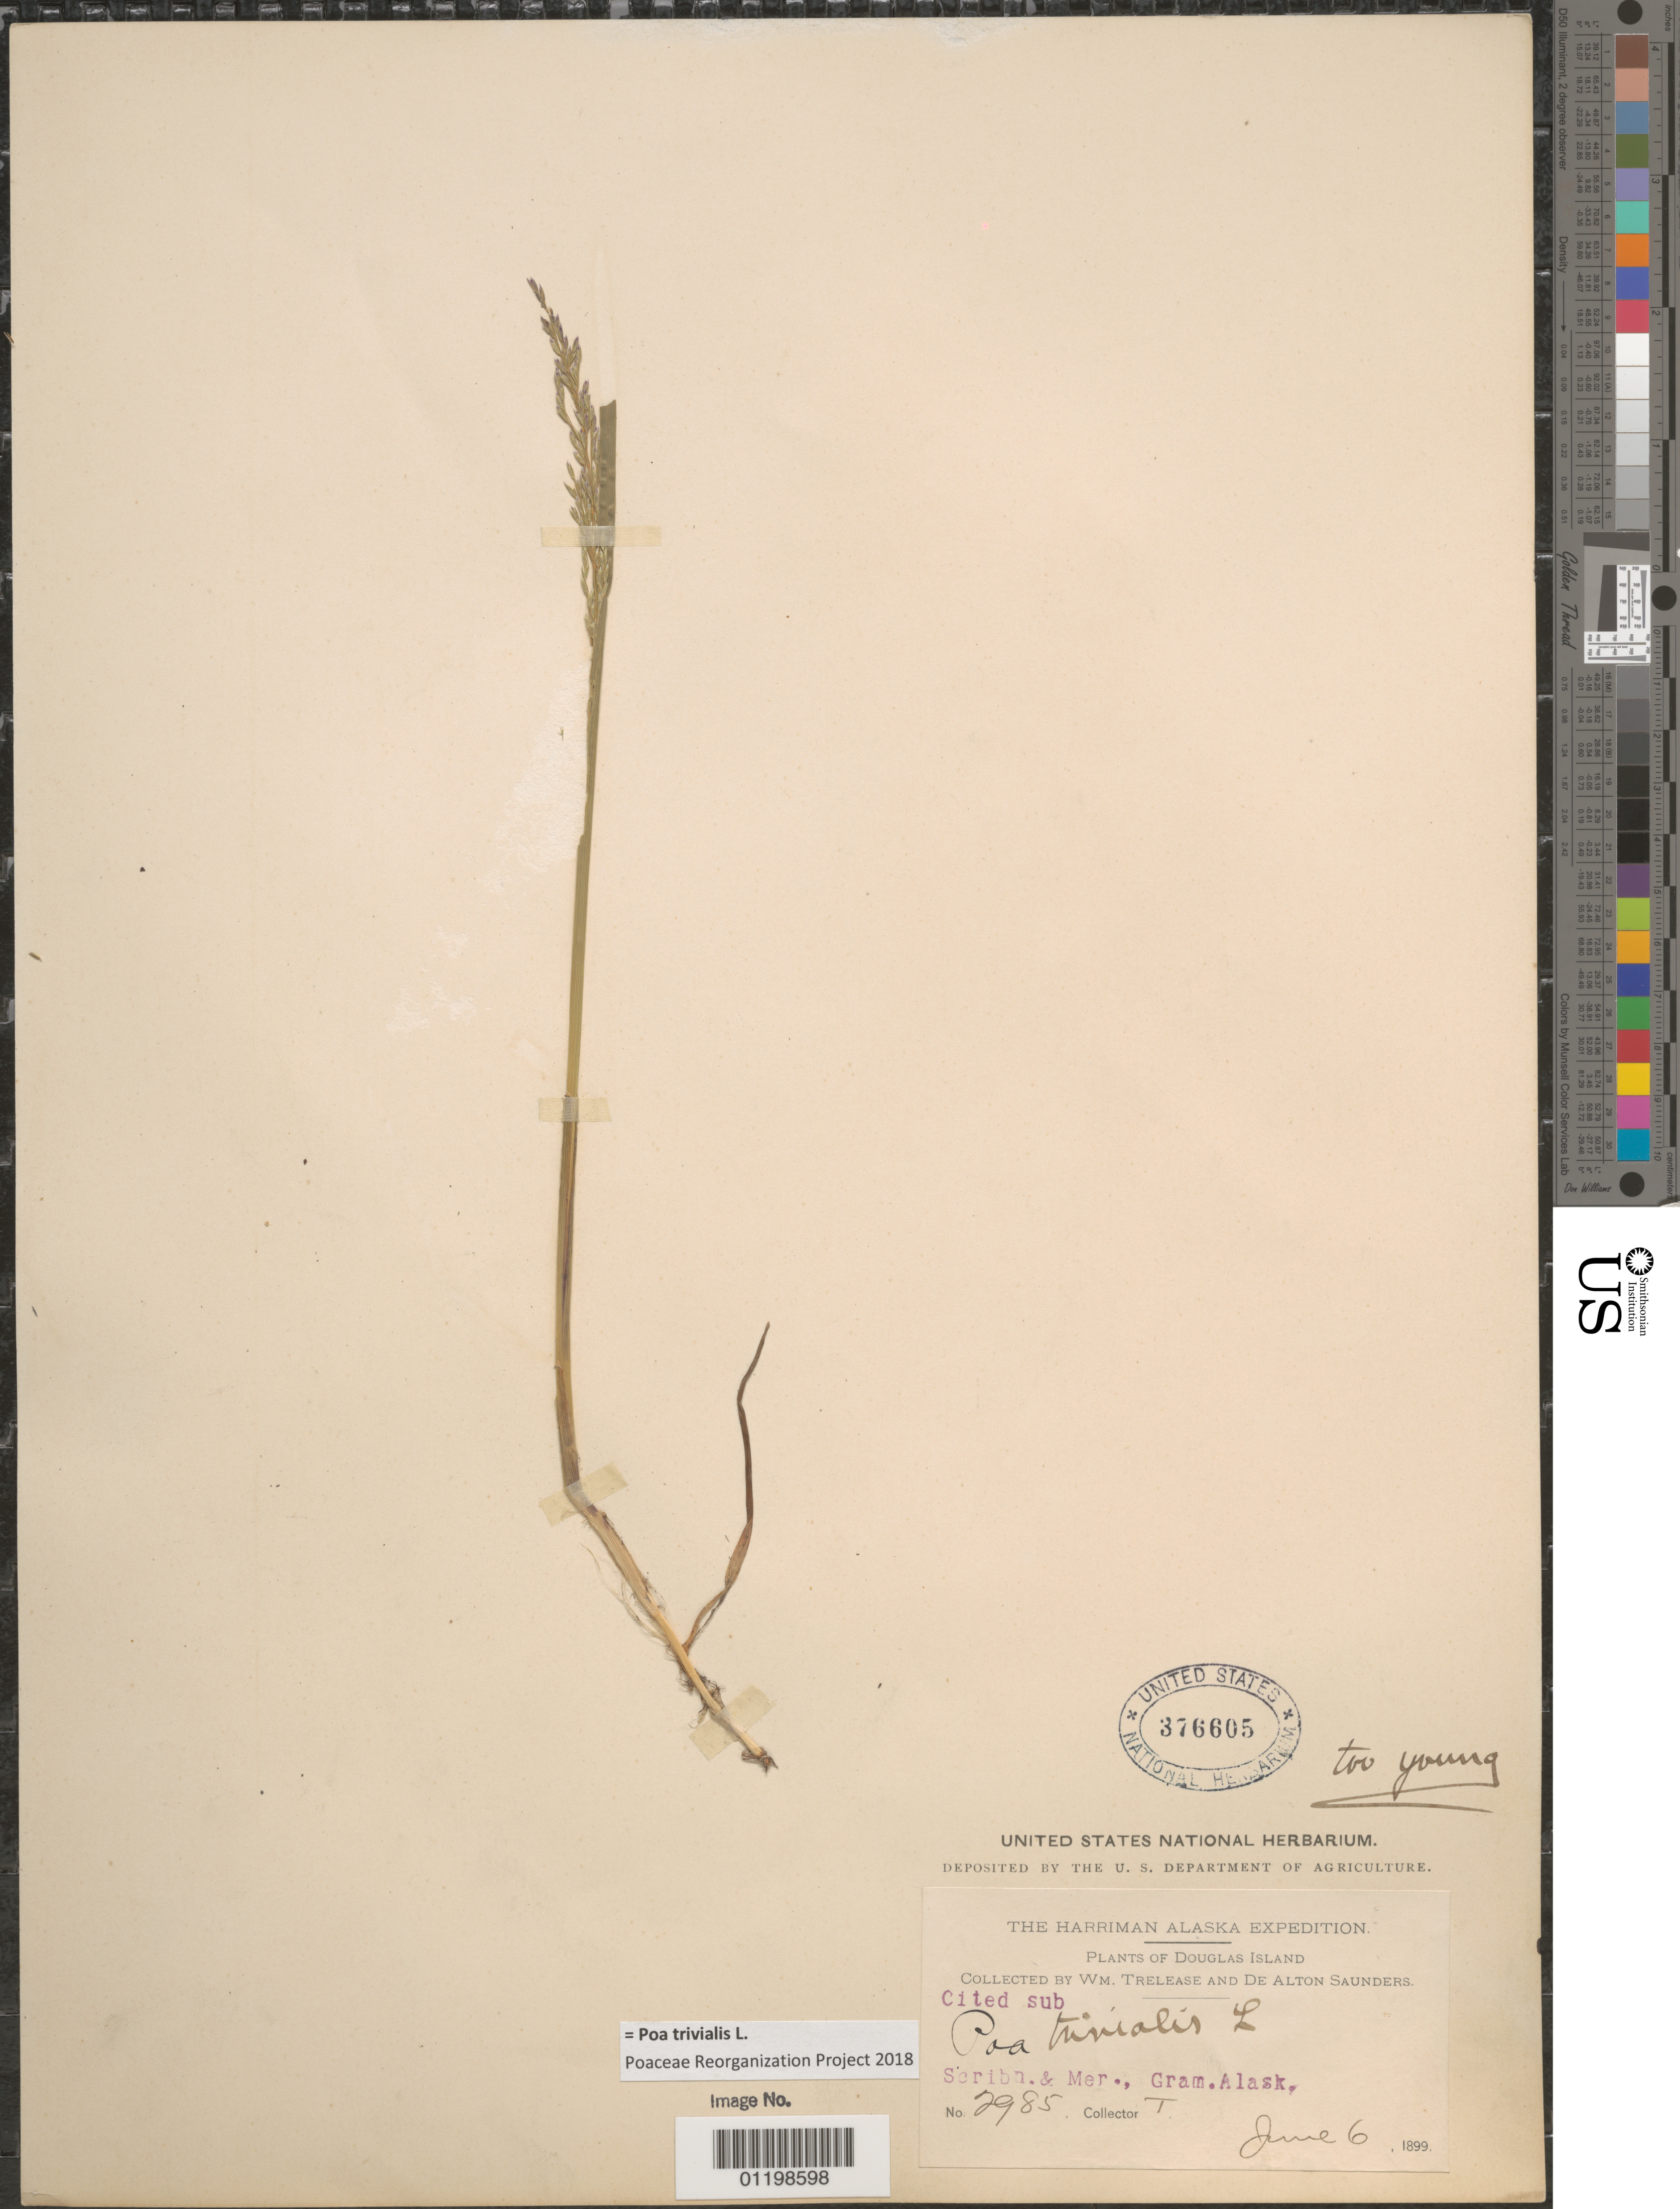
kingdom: Plantae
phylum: Tracheophyta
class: Liliopsida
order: Poales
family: Poaceae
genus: Poa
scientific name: Poa trivialis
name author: L.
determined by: Poaceae Reorganization Project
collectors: W. Trelease & D. Saunders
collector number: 2985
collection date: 1899-06-06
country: United States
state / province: Alaska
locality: Douglas Island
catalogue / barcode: US 376605